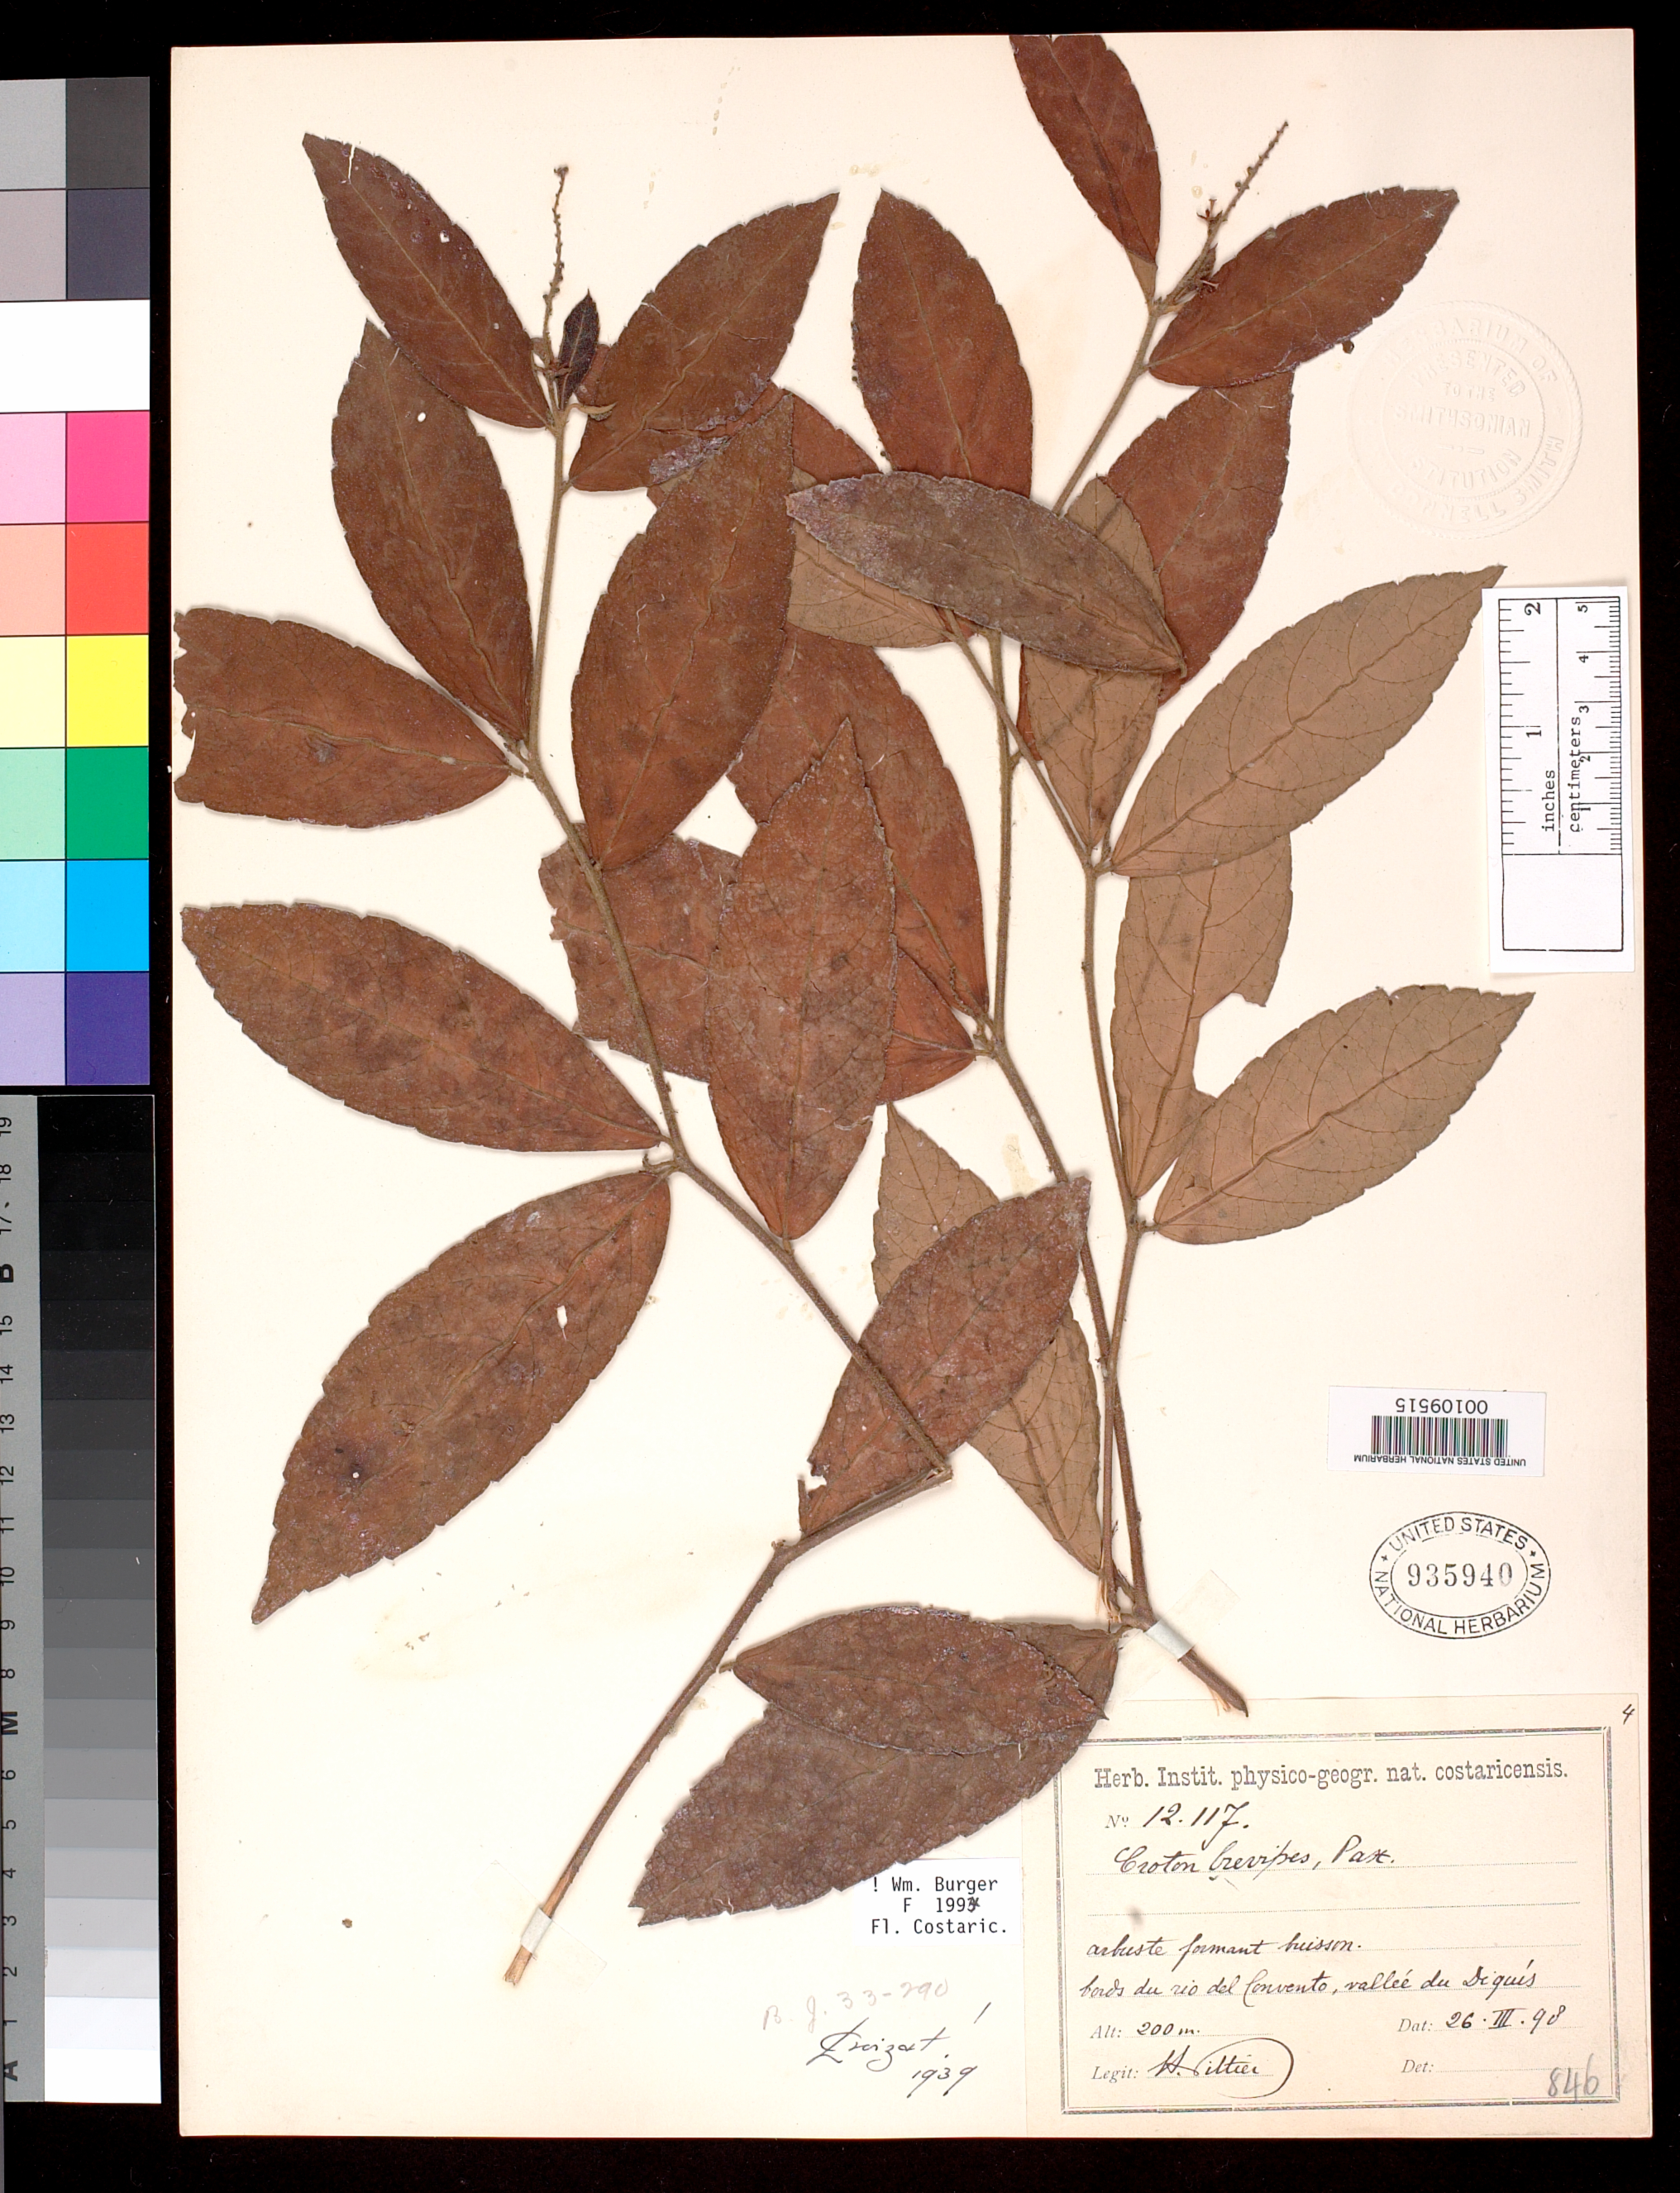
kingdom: Plantae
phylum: Tracheophyta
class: Magnoliopsida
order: Malpighiales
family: Euphorbiaceae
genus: Croton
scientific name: Croton brevipes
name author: Pax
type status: Isotype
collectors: H. F. Pittier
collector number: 12117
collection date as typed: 26 Mar 1898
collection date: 1898-03-26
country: Costa Rica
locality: Bords du Rio del Convento, Valle du Diquis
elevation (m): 200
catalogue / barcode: US 935940